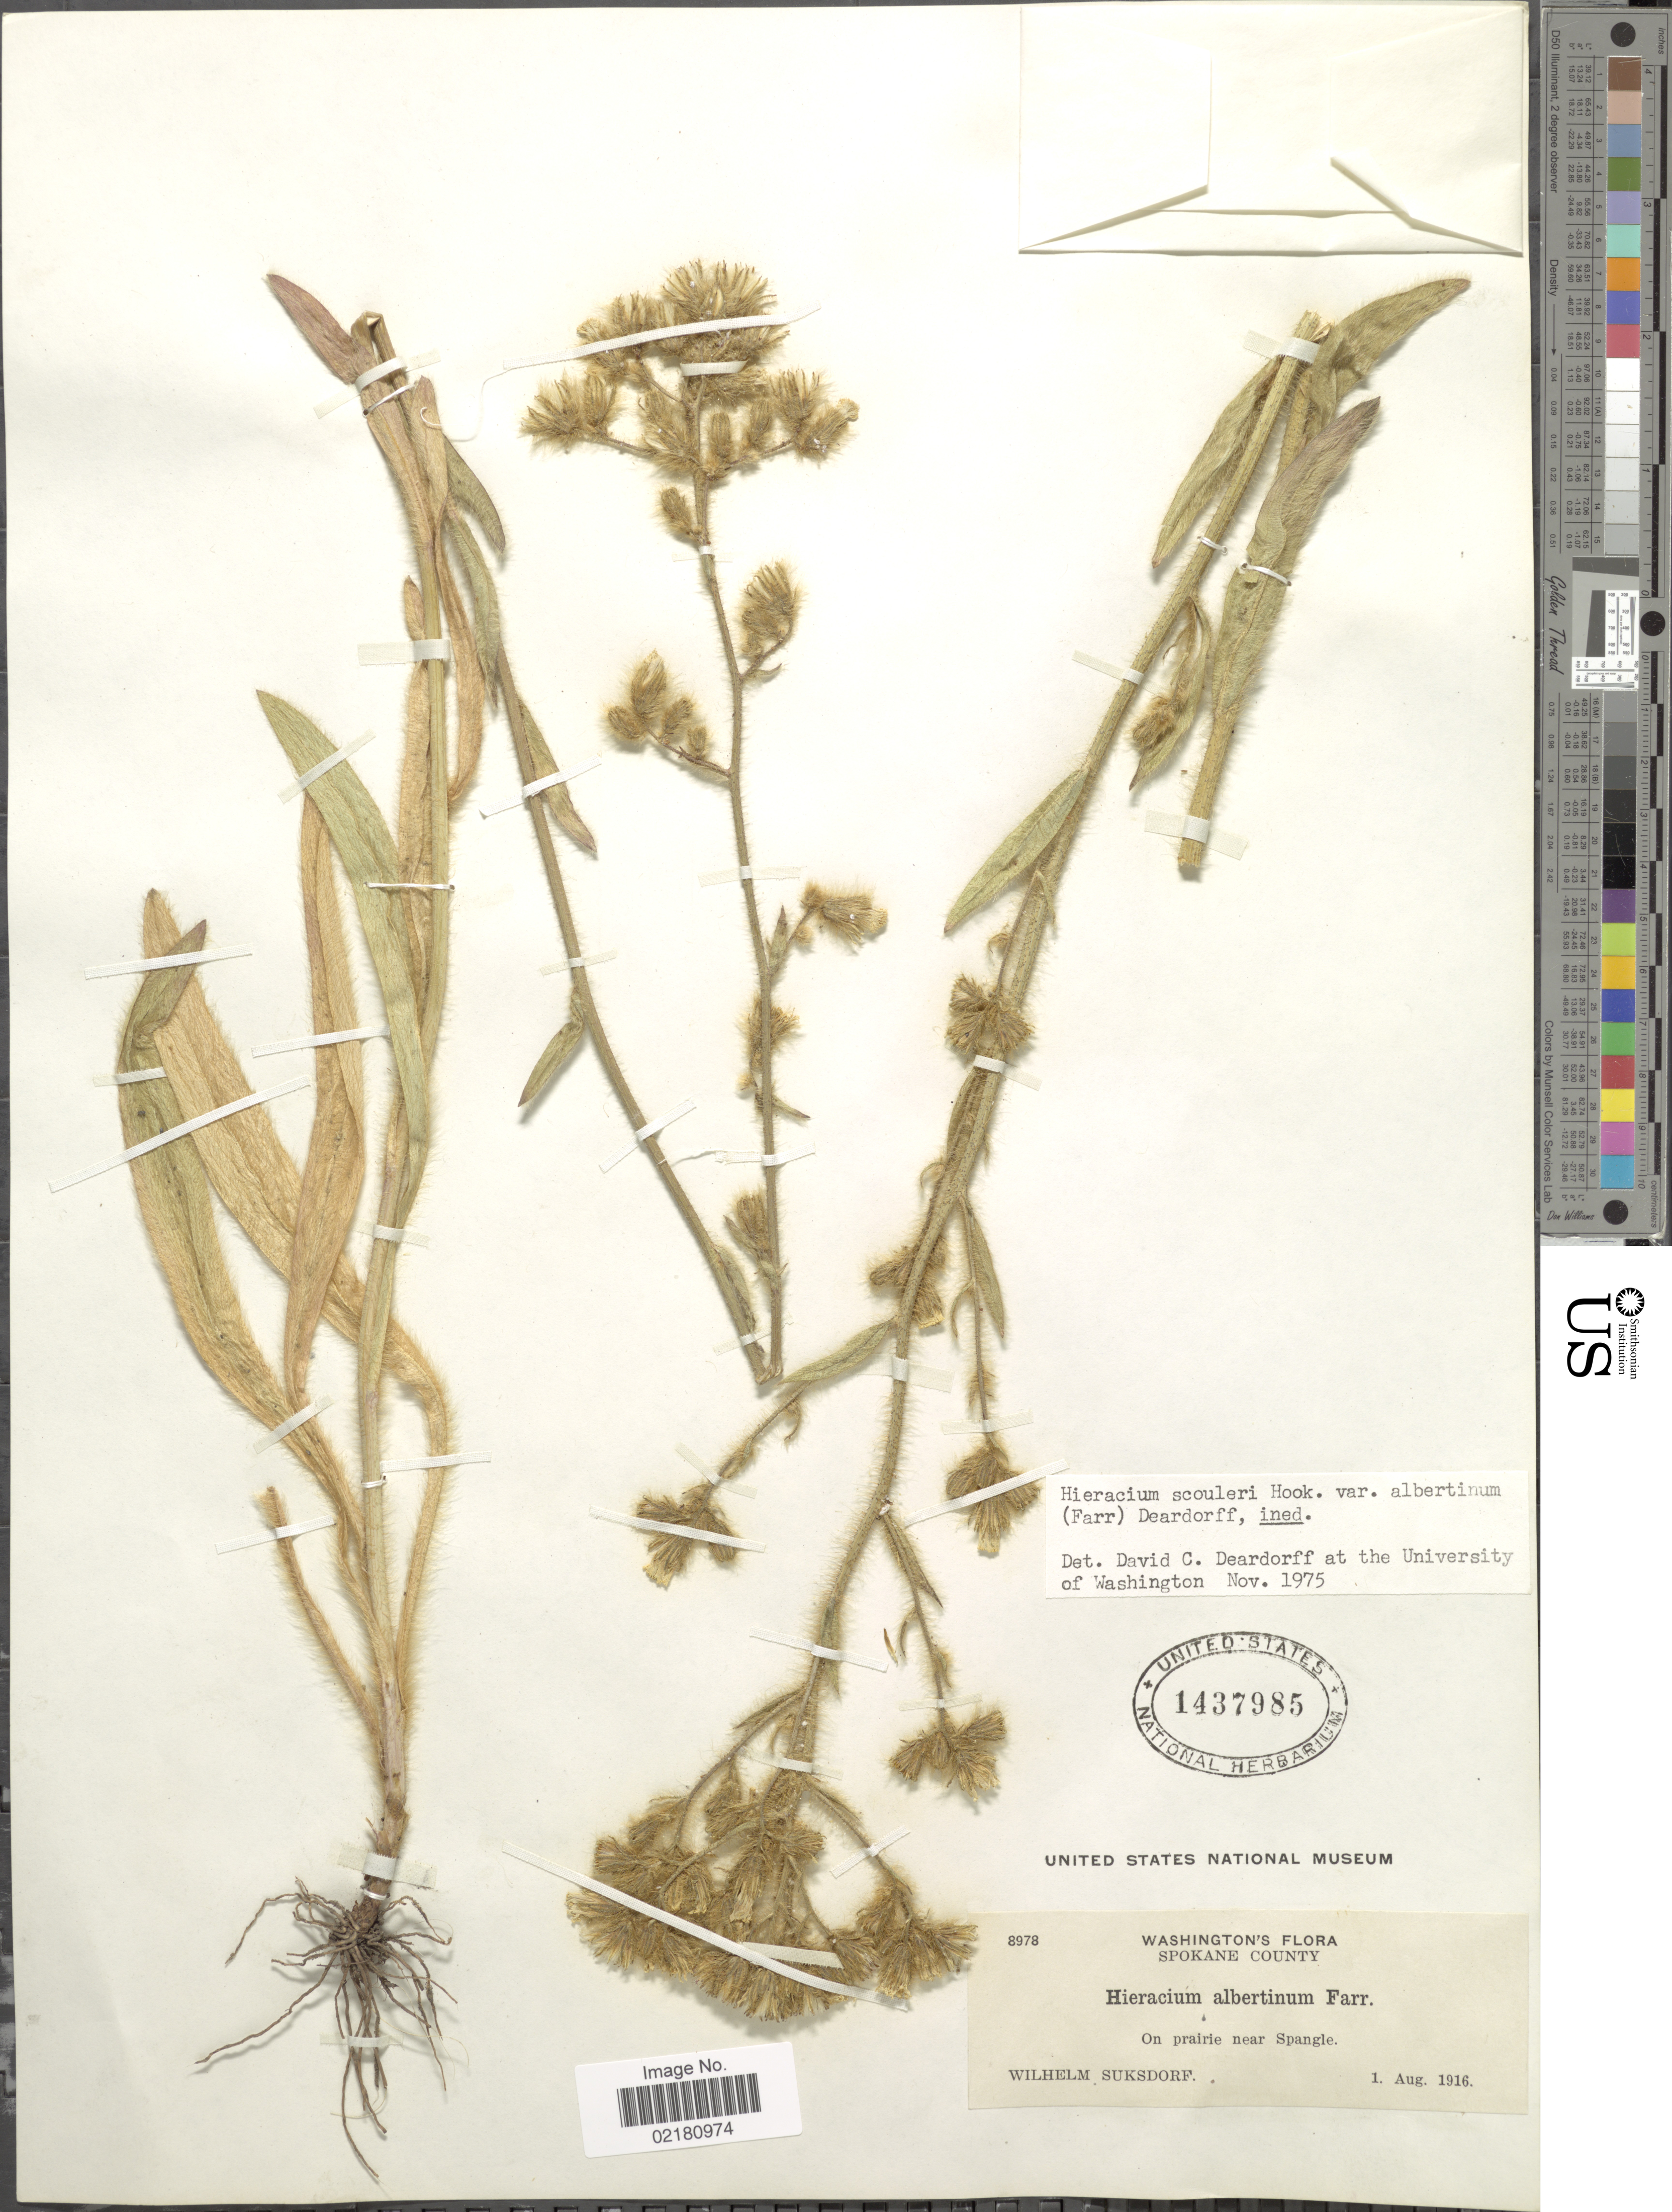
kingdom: Plantae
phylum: Tracheophyta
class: Magnoliopsida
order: Asterales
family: Asteraceae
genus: Hieracium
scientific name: Hieracium scouleri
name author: Hook.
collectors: W. N. Suksdorf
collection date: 1916-08-01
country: United States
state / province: Washington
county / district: Spokane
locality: Spokane County. On prairie near Spangle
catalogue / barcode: US 1437985